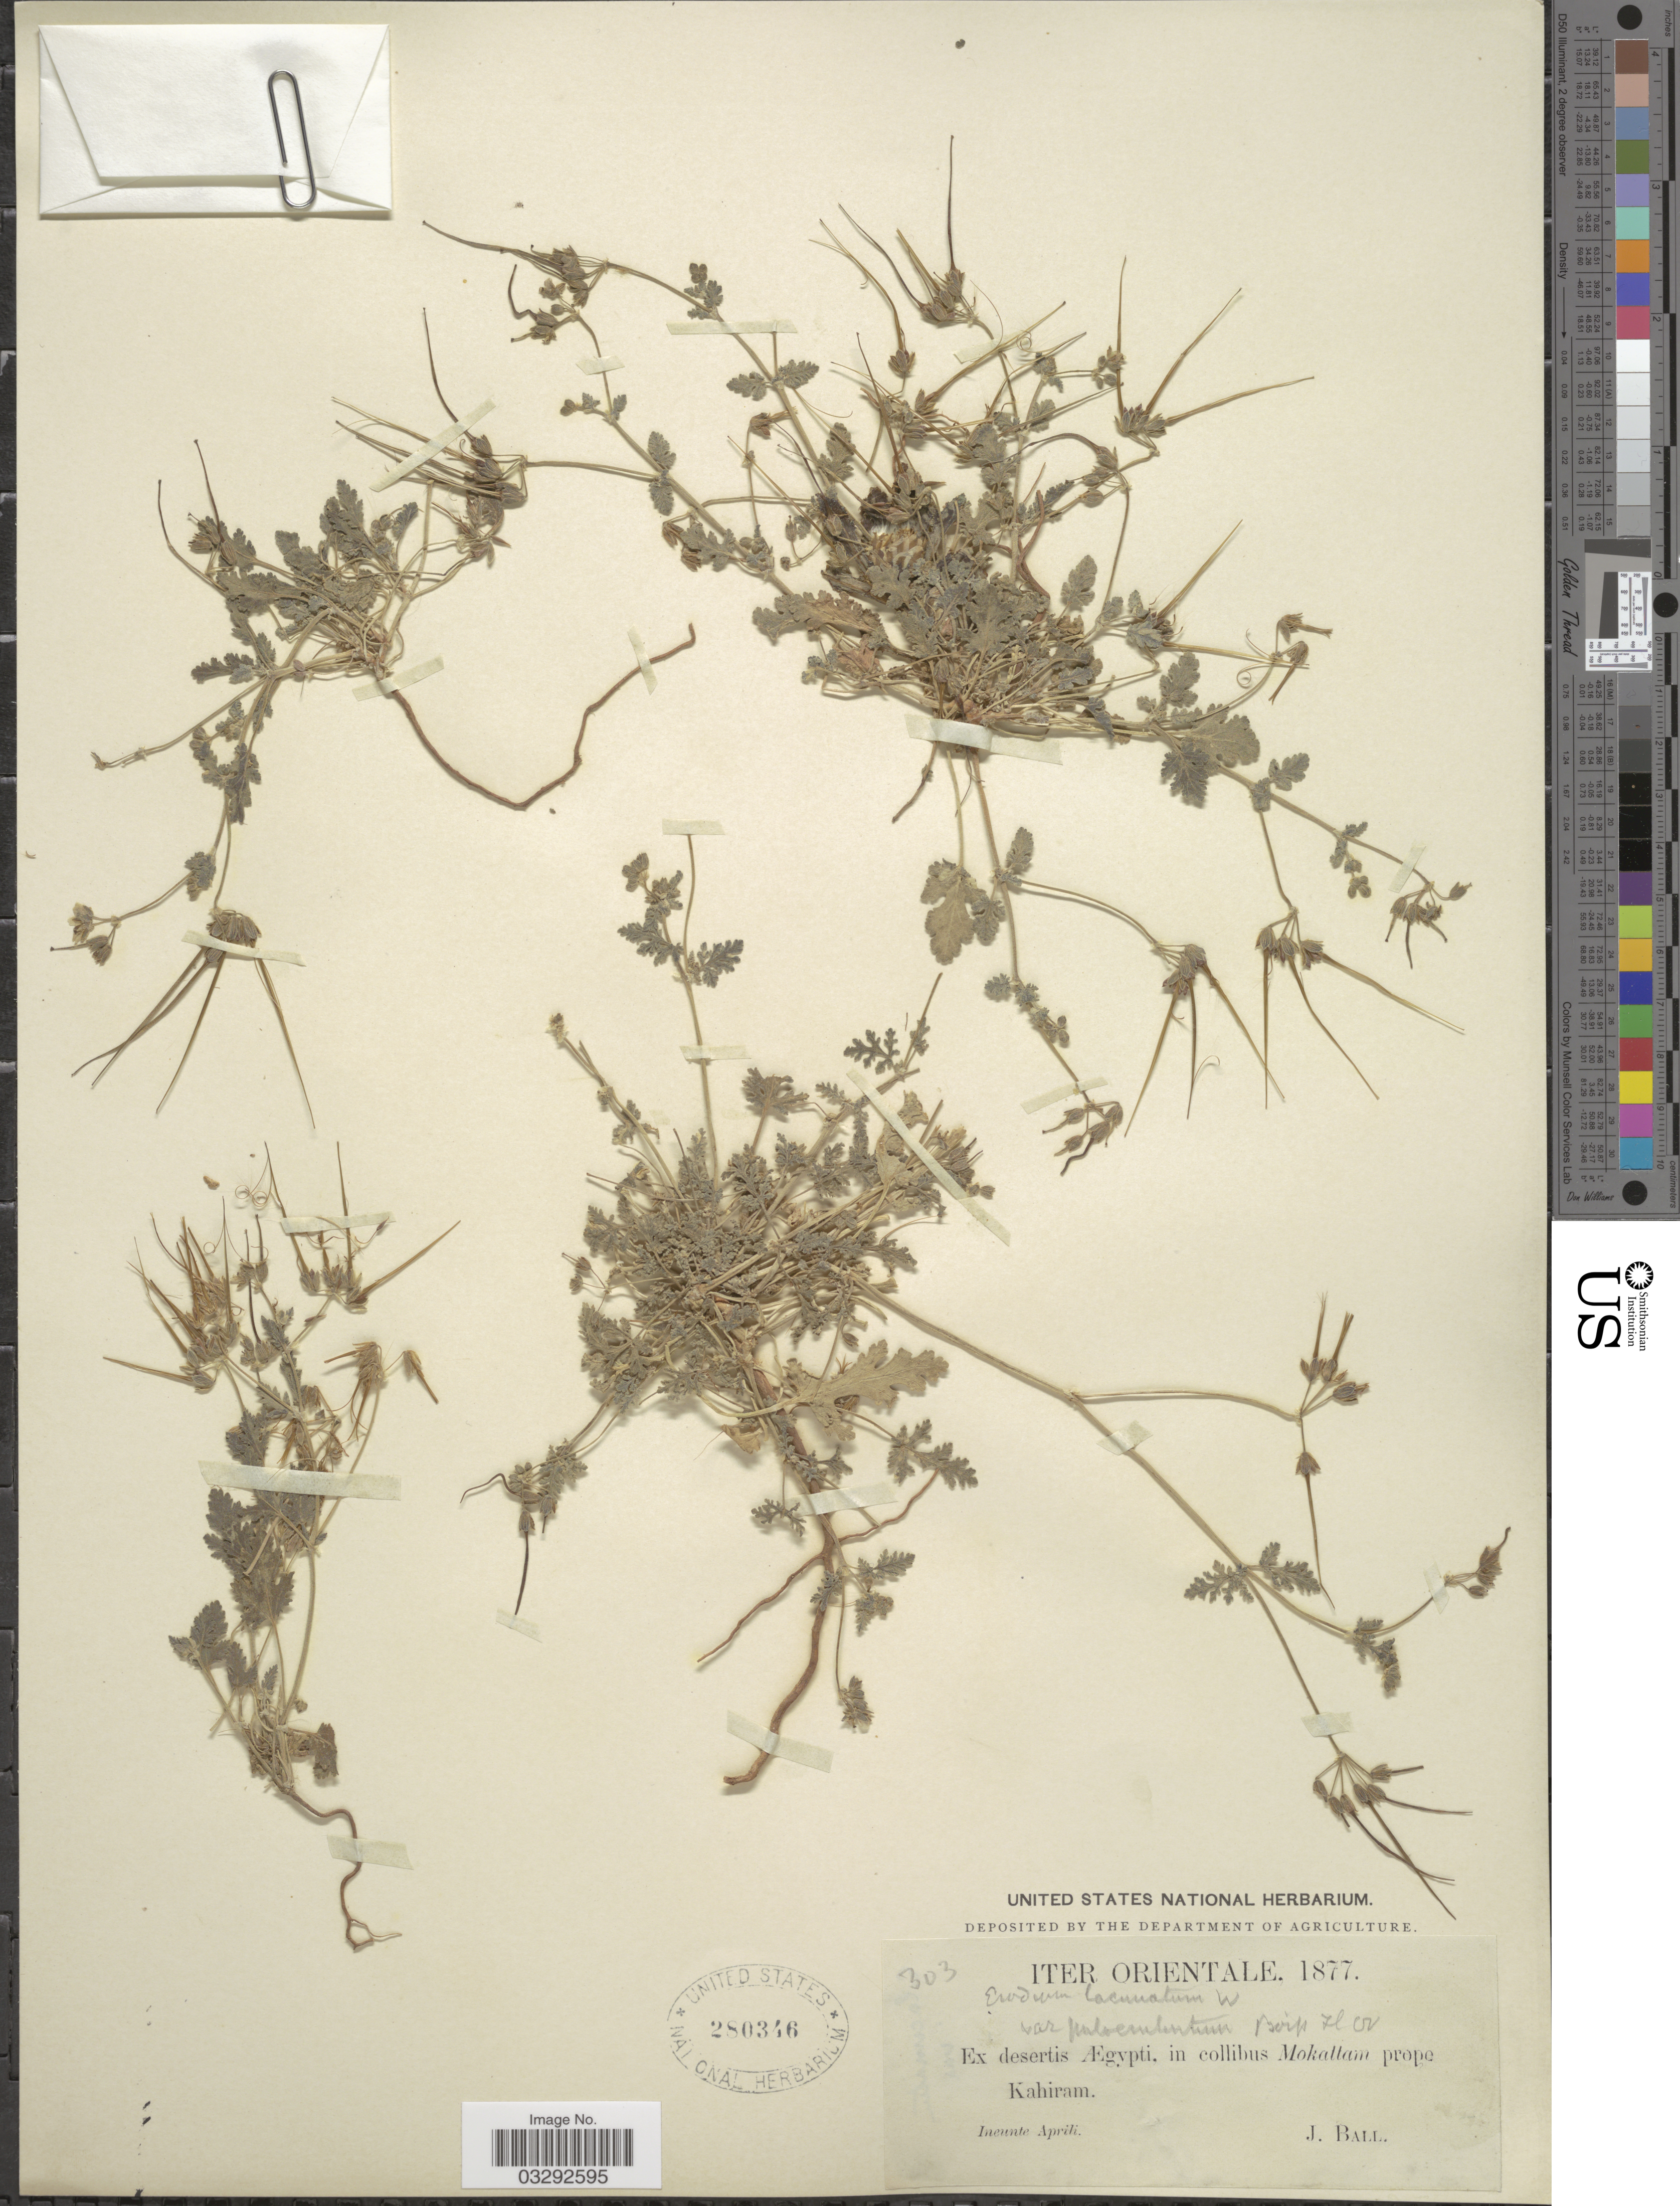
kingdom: Plantae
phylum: Tracheophyta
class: Magnoliopsida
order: Geraniales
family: Geraniaceae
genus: Erodium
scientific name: Erodium laciniatum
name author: (Cav.) Willd.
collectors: J. Ball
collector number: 303?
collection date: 1877-04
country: Egypt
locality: Iter Orientale. Ex desertis Ægypti, in collibus mokattam prope Kahiram.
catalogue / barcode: US 280346